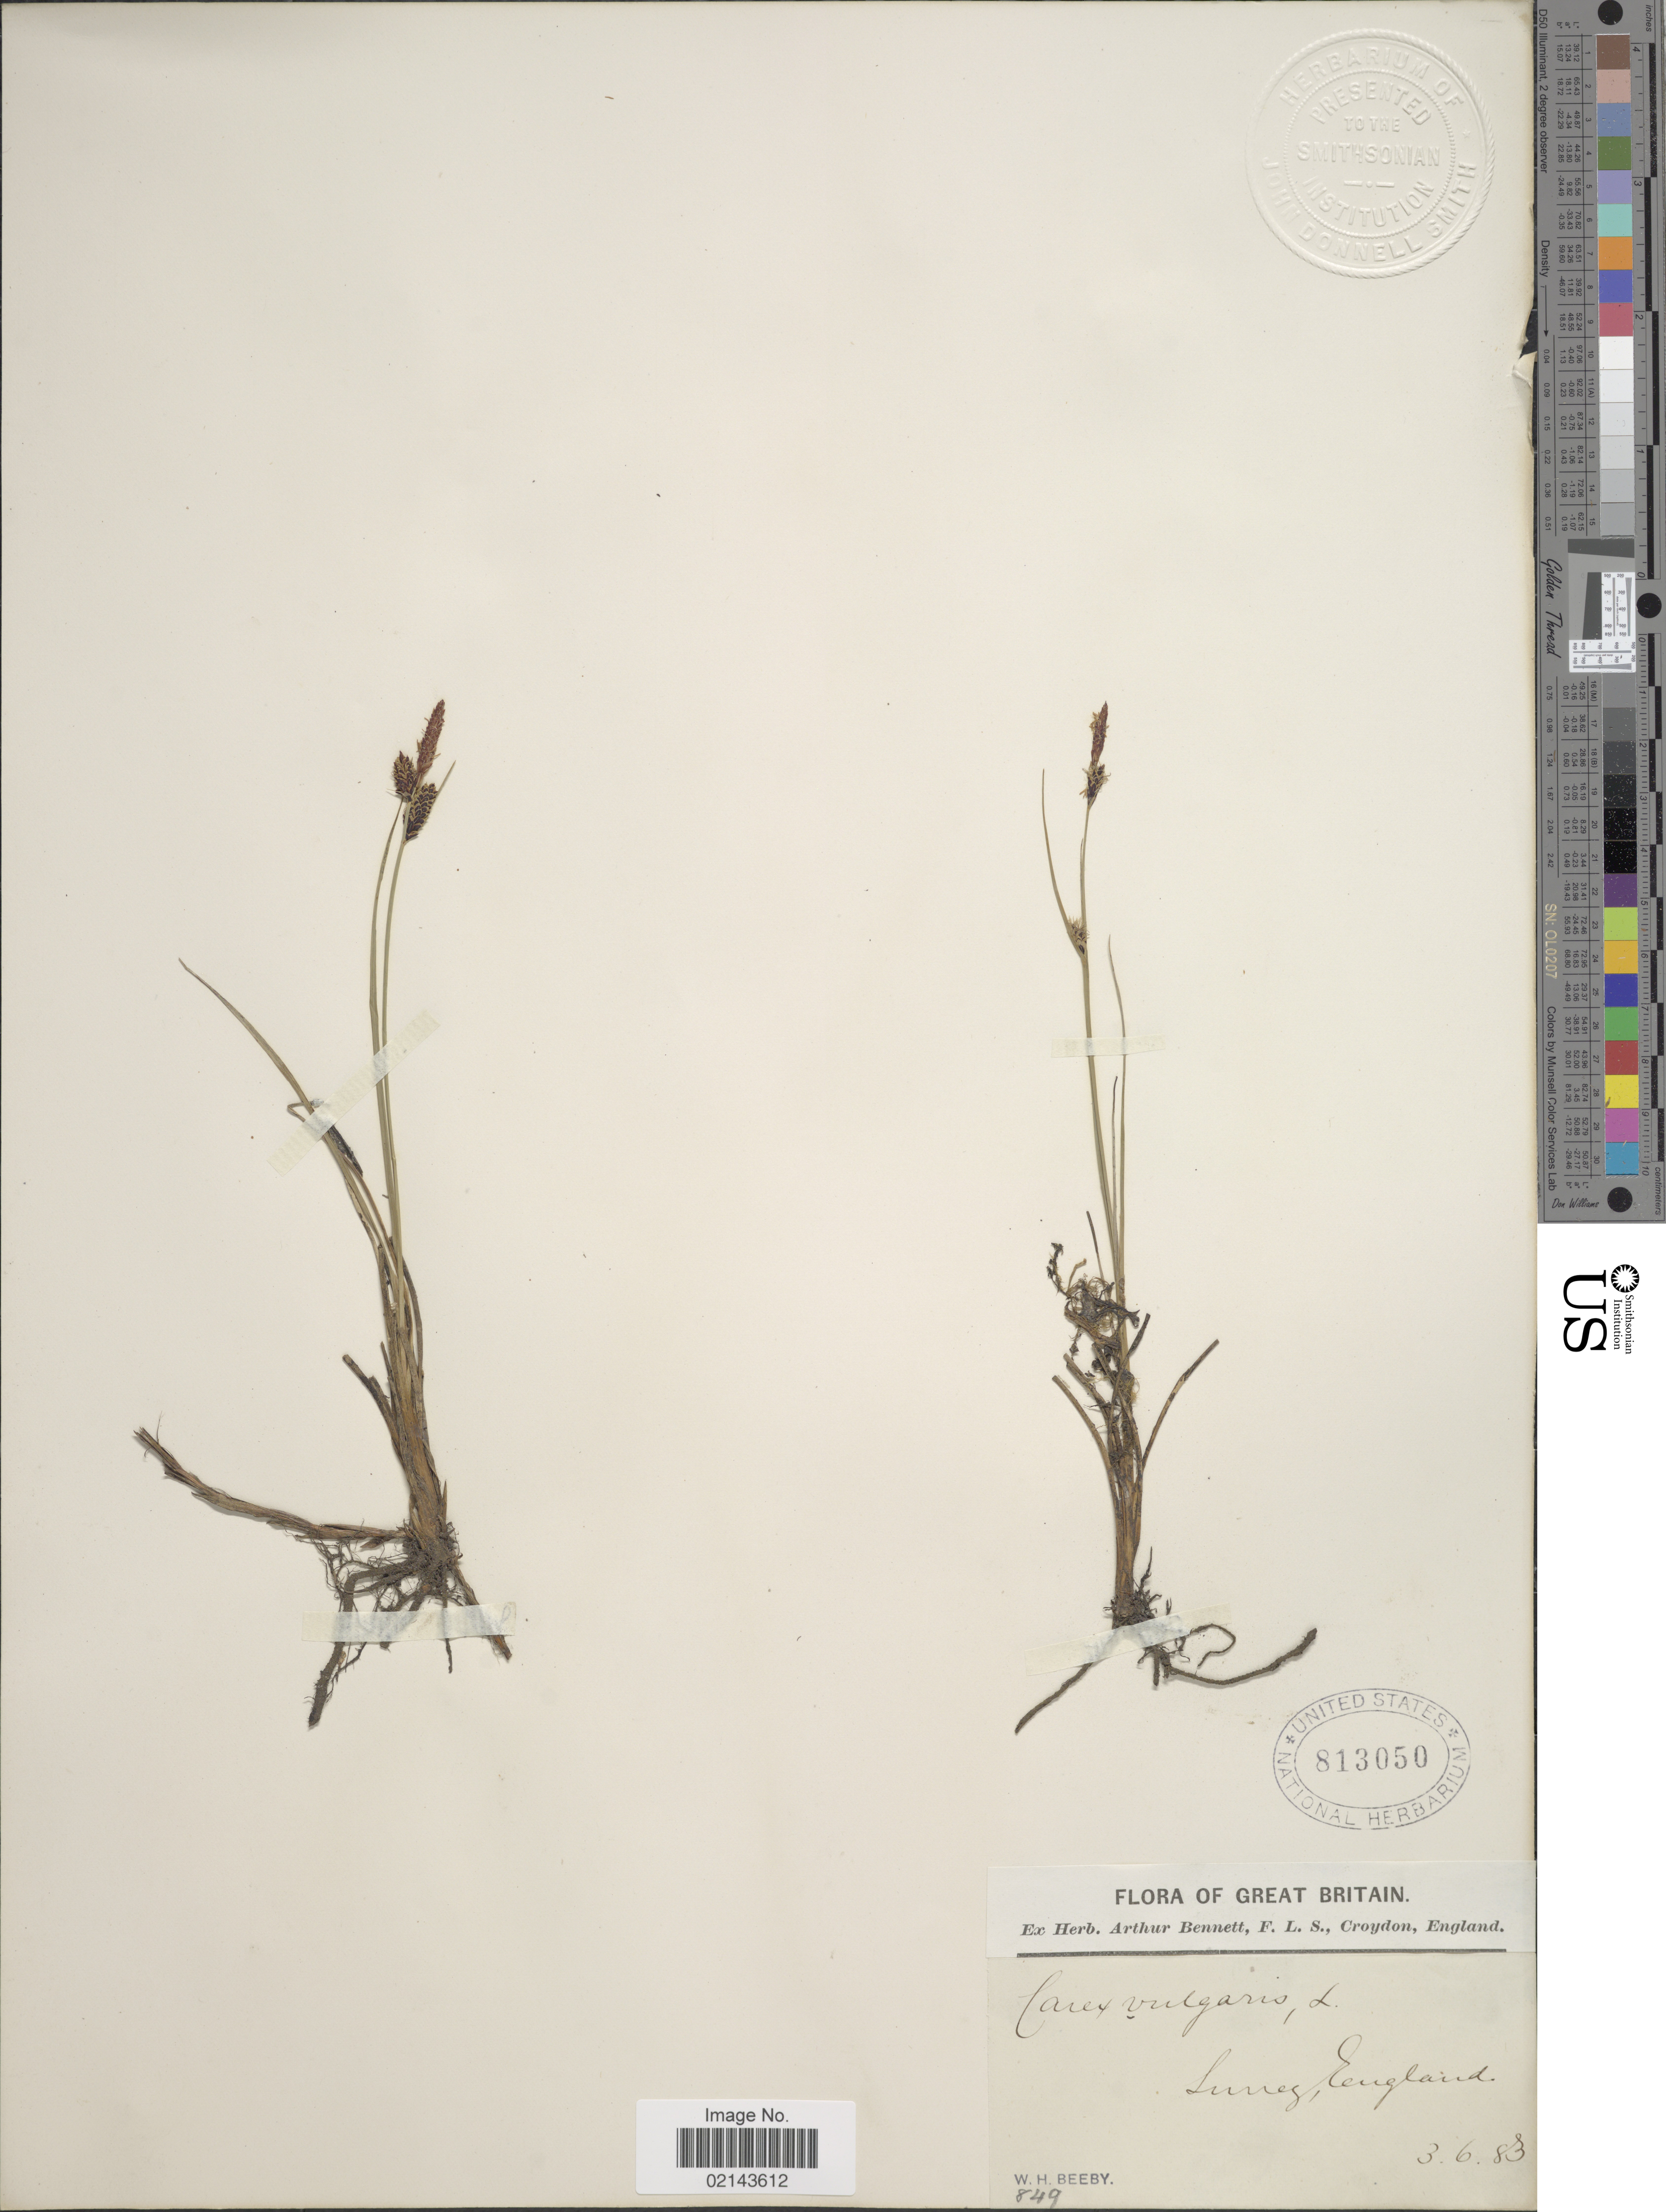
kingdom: Plantae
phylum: Tracheophyta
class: Liliopsida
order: Poales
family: Cyperaceae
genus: Carex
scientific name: Carex nigra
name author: (L.) Reichard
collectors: W. Beeby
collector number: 849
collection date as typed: Transcribed d/m/y: 3/6/83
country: United Kingdom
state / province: England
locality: Great Britain, Surrey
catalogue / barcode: US 813050